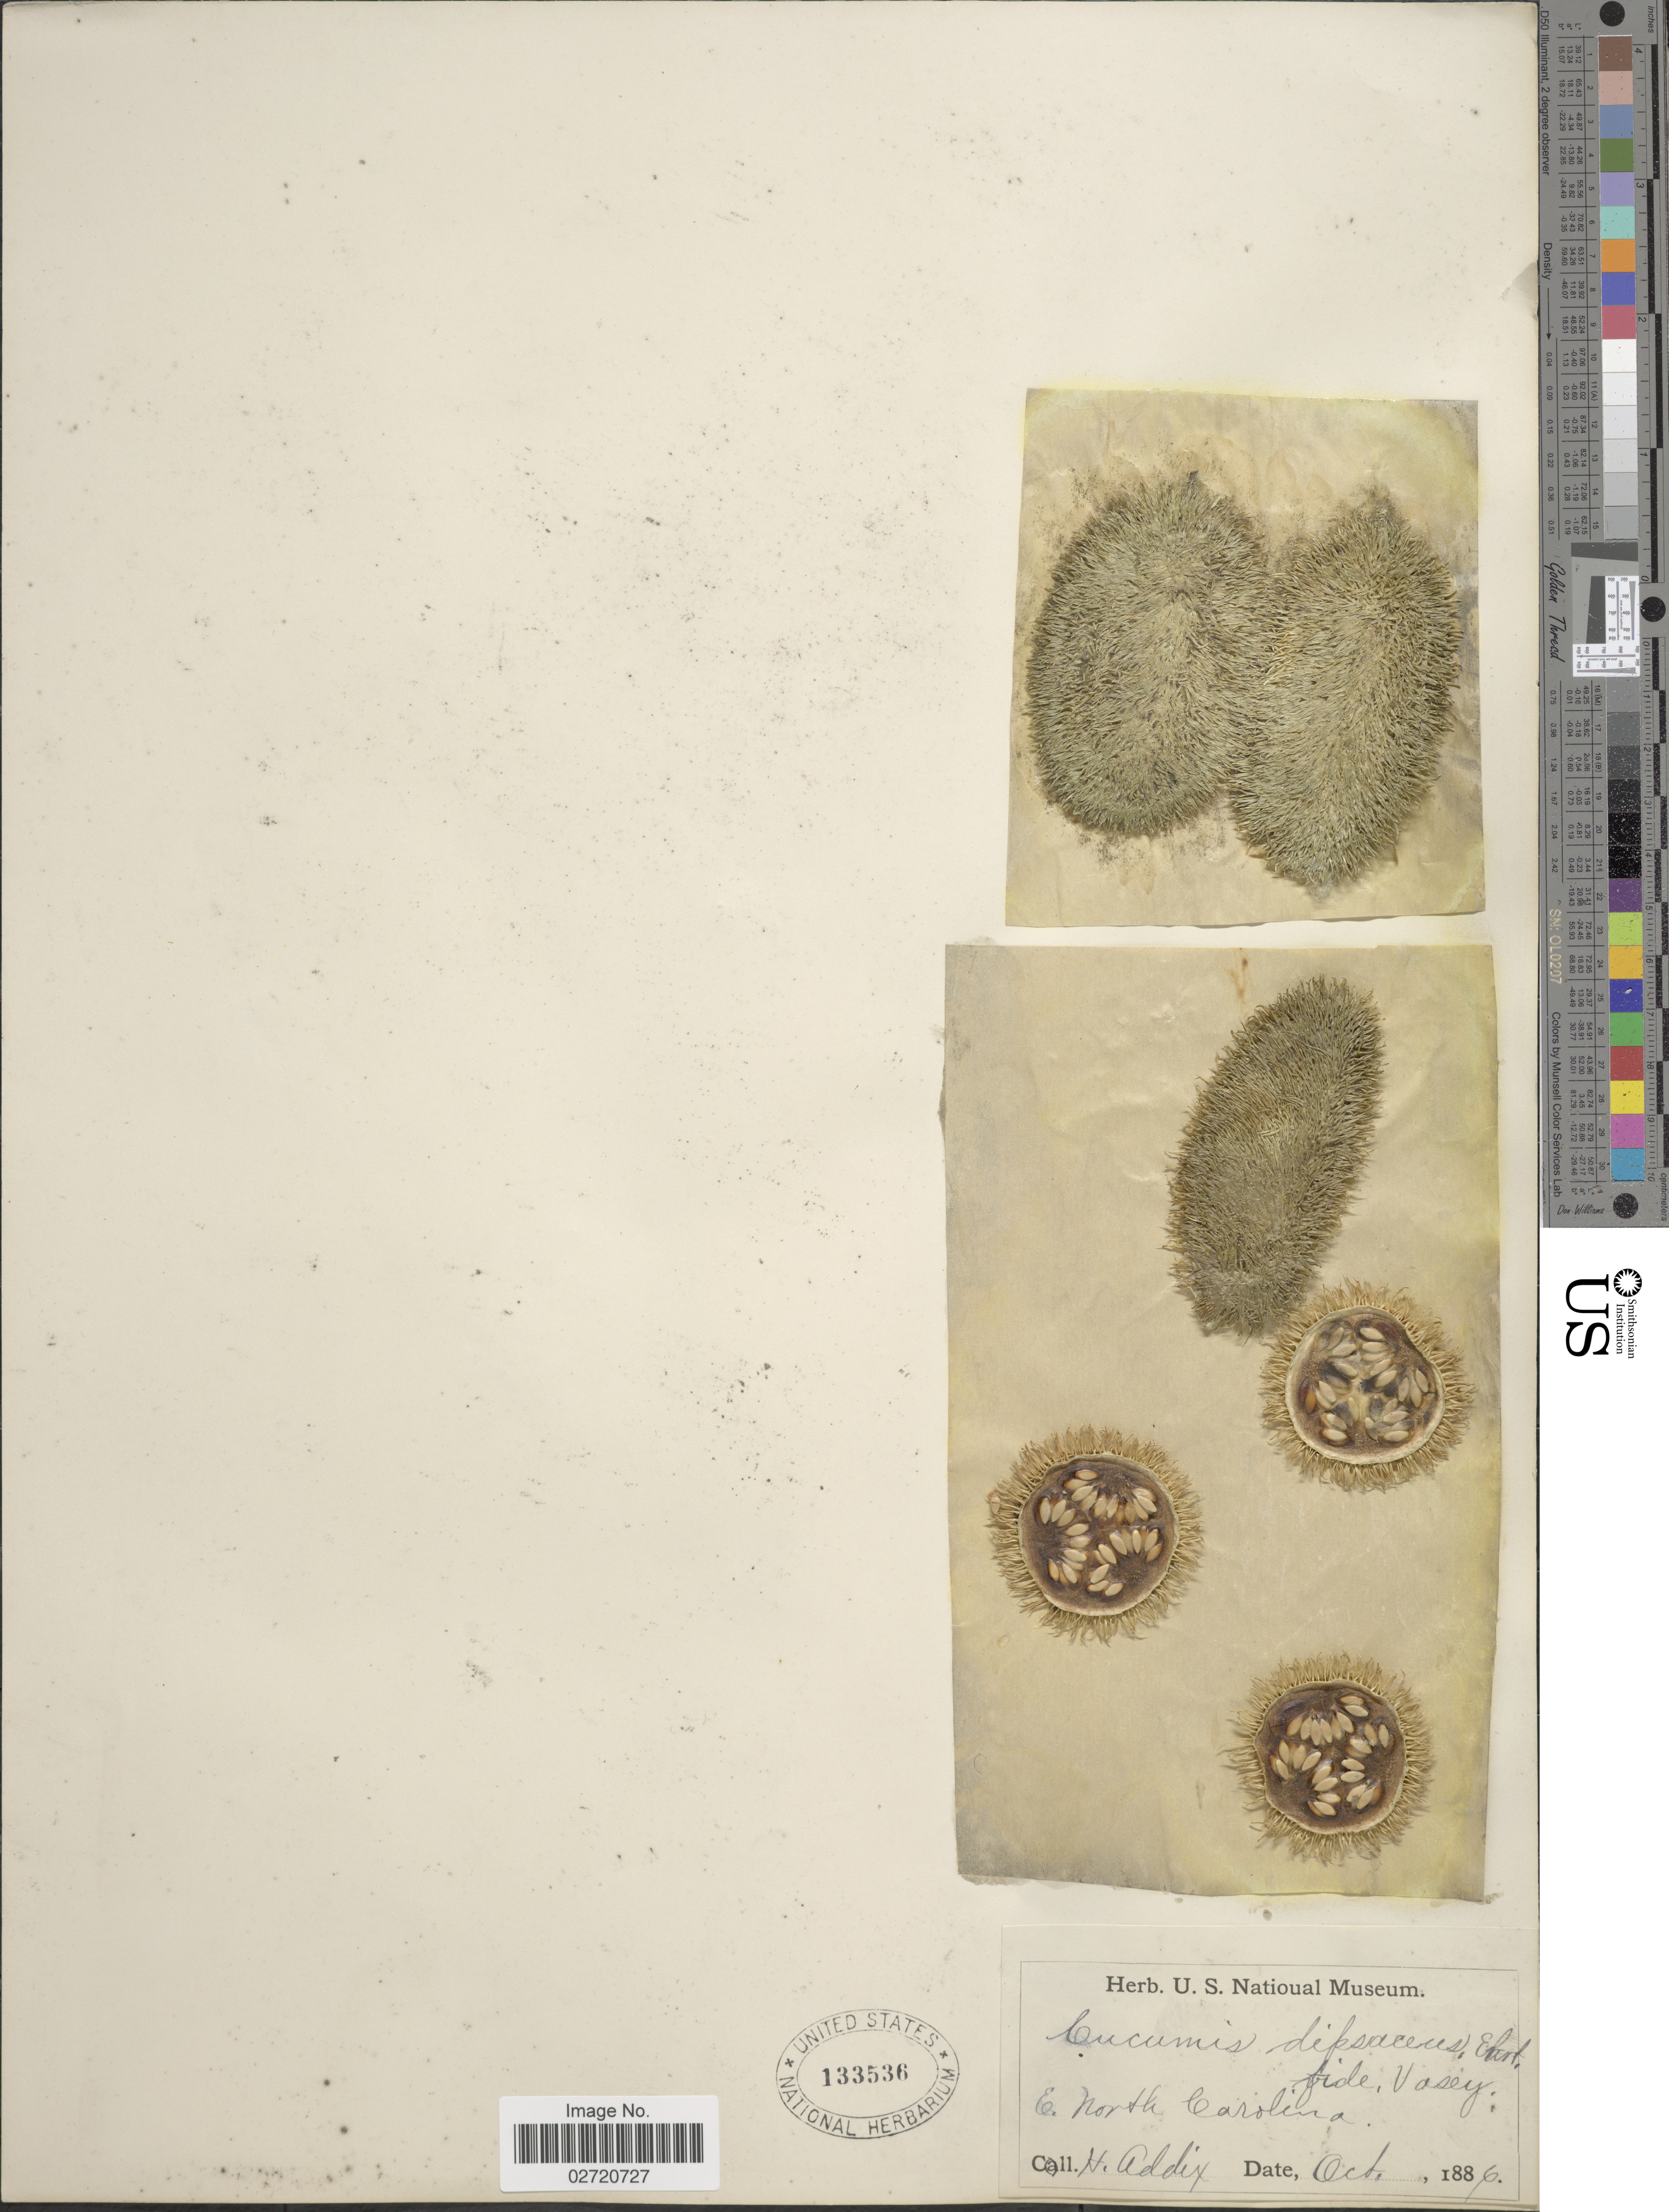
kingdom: Plantae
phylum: Tracheophyta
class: Magnoliopsida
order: Cucurbitales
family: Cucurbitaceae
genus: Cucumis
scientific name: Cucumis dipsaceus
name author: Ehrenb. ex Spach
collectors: H. Addix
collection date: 1886-10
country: United States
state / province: North Carolina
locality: E. North Carolina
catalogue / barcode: US 133536